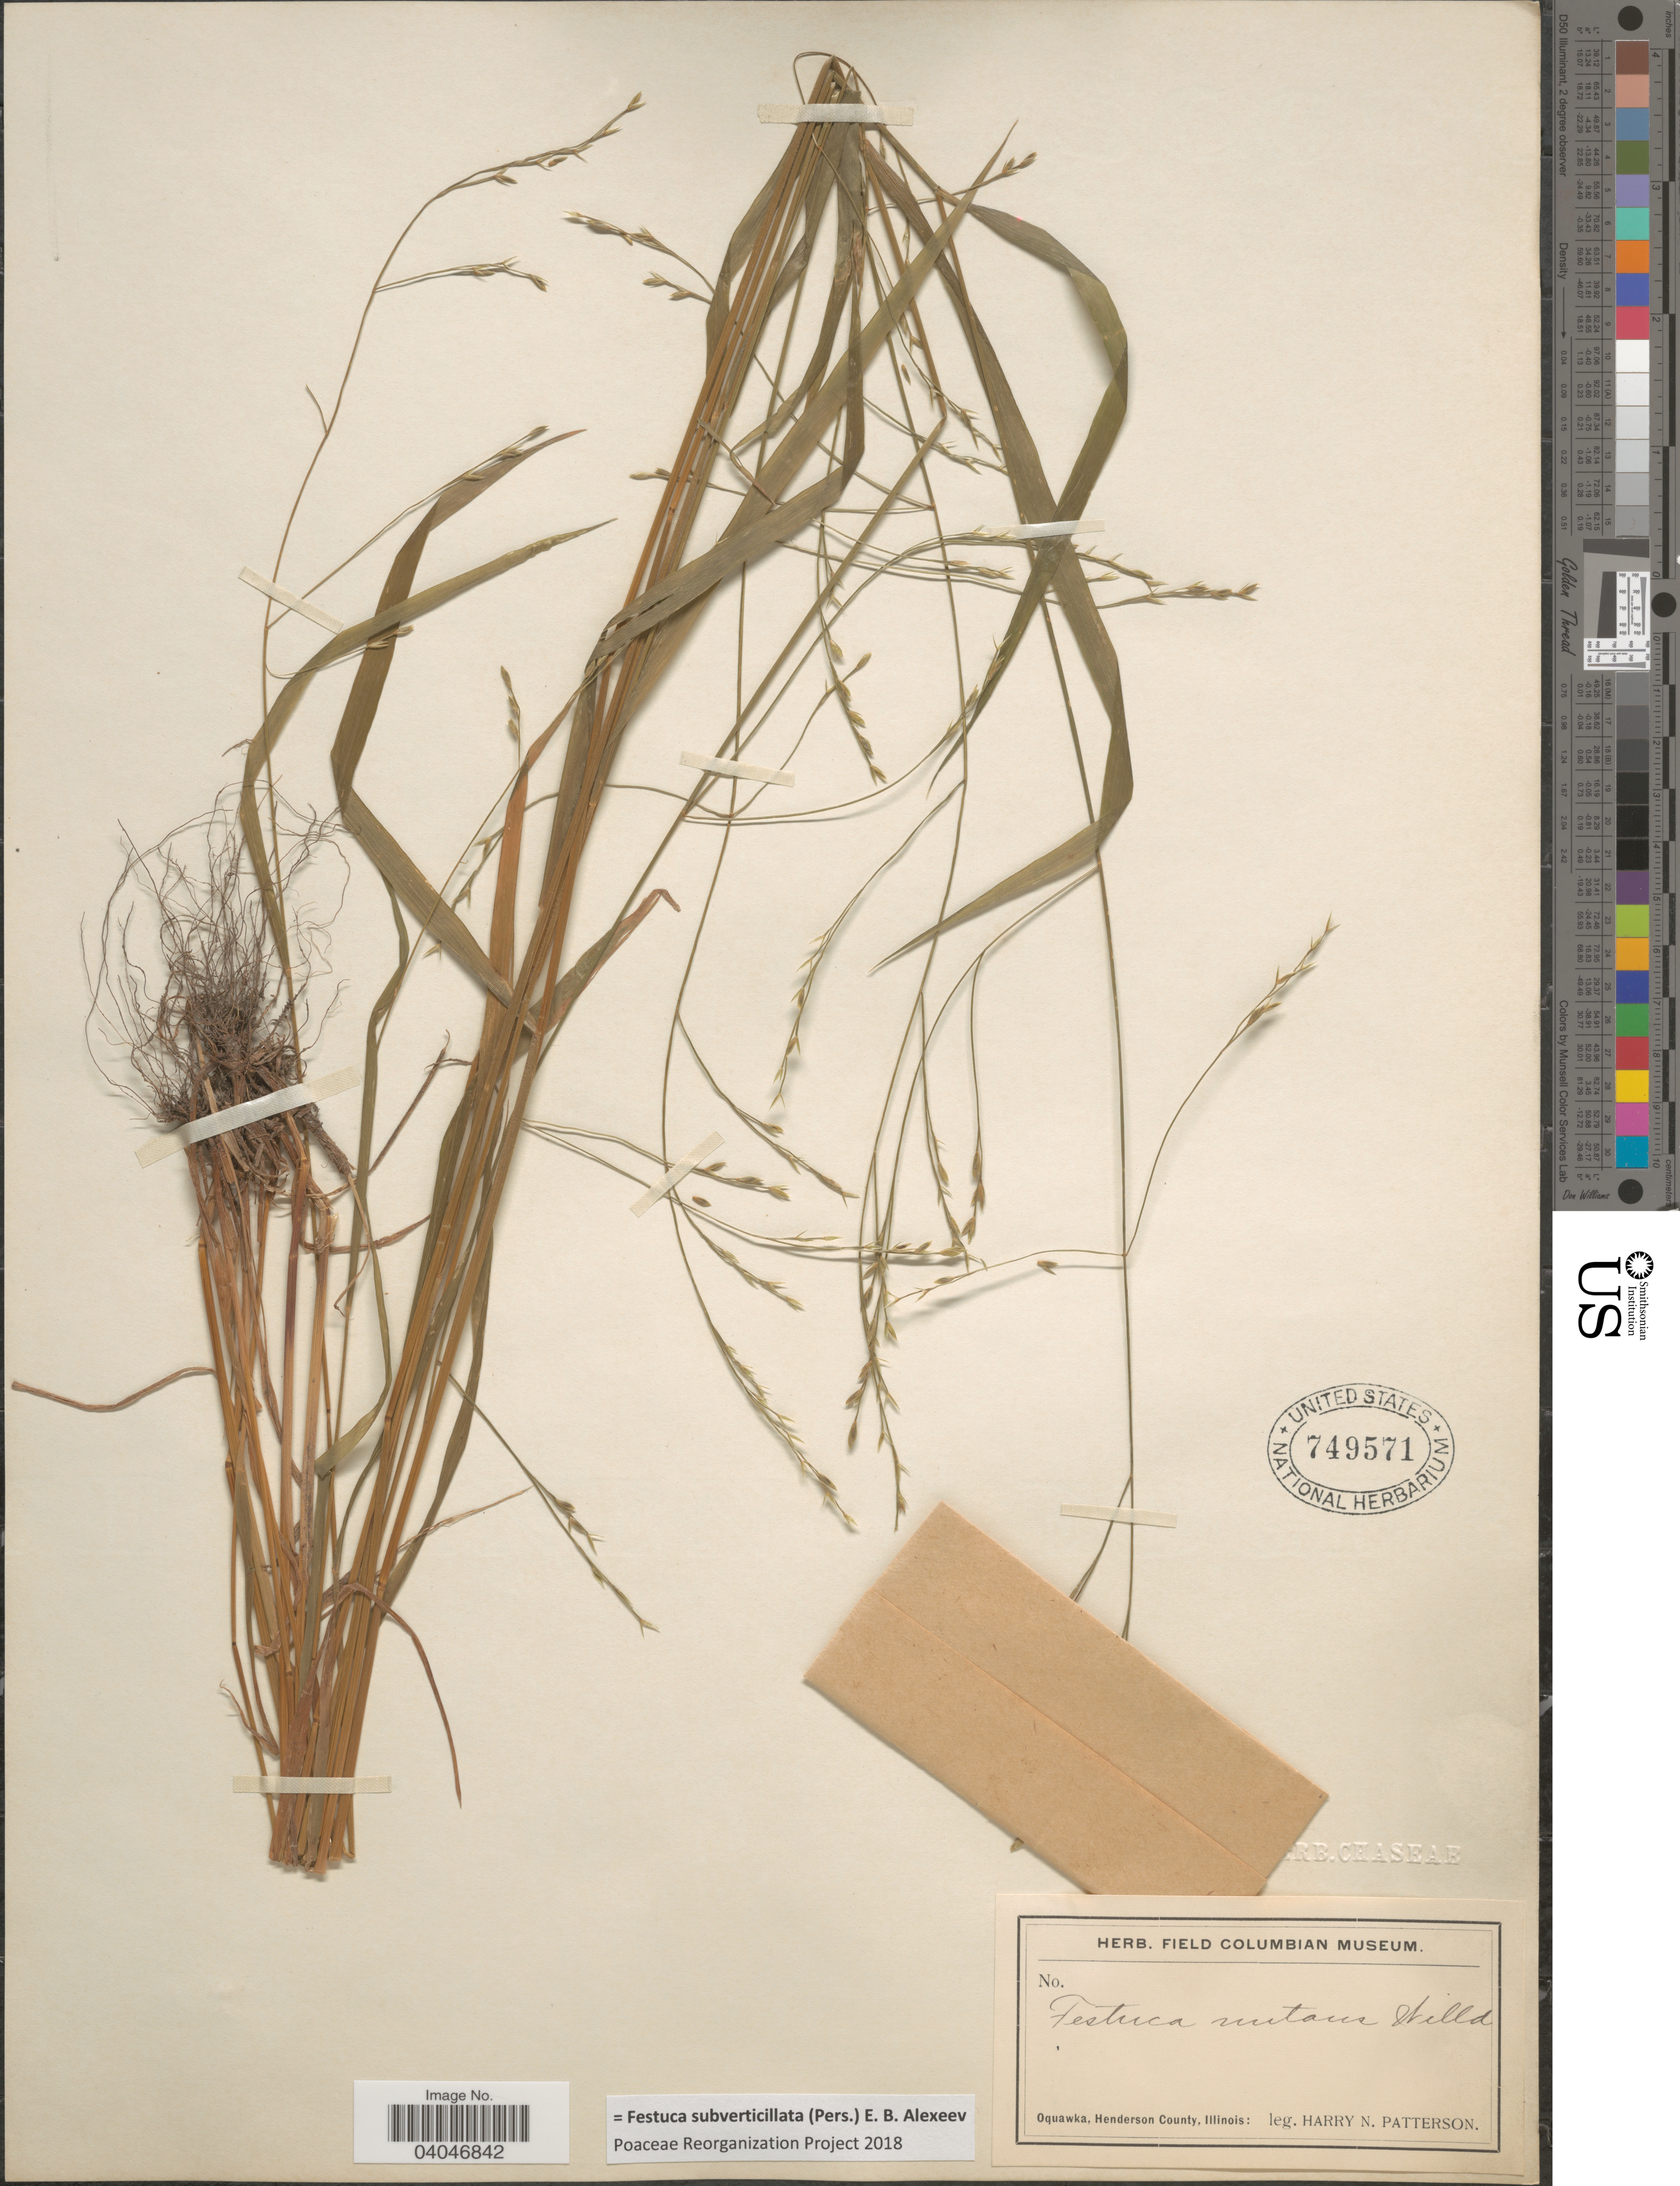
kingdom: Plantae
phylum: Tracheophyta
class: Liliopsida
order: Poales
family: Poaceae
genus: Festuca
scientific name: Festuca subverticillata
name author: (Pers.) E.B. Alexeev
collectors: H. N. Patterson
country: United States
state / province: Illinois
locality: Oquawka, Henderson County.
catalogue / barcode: US 749571